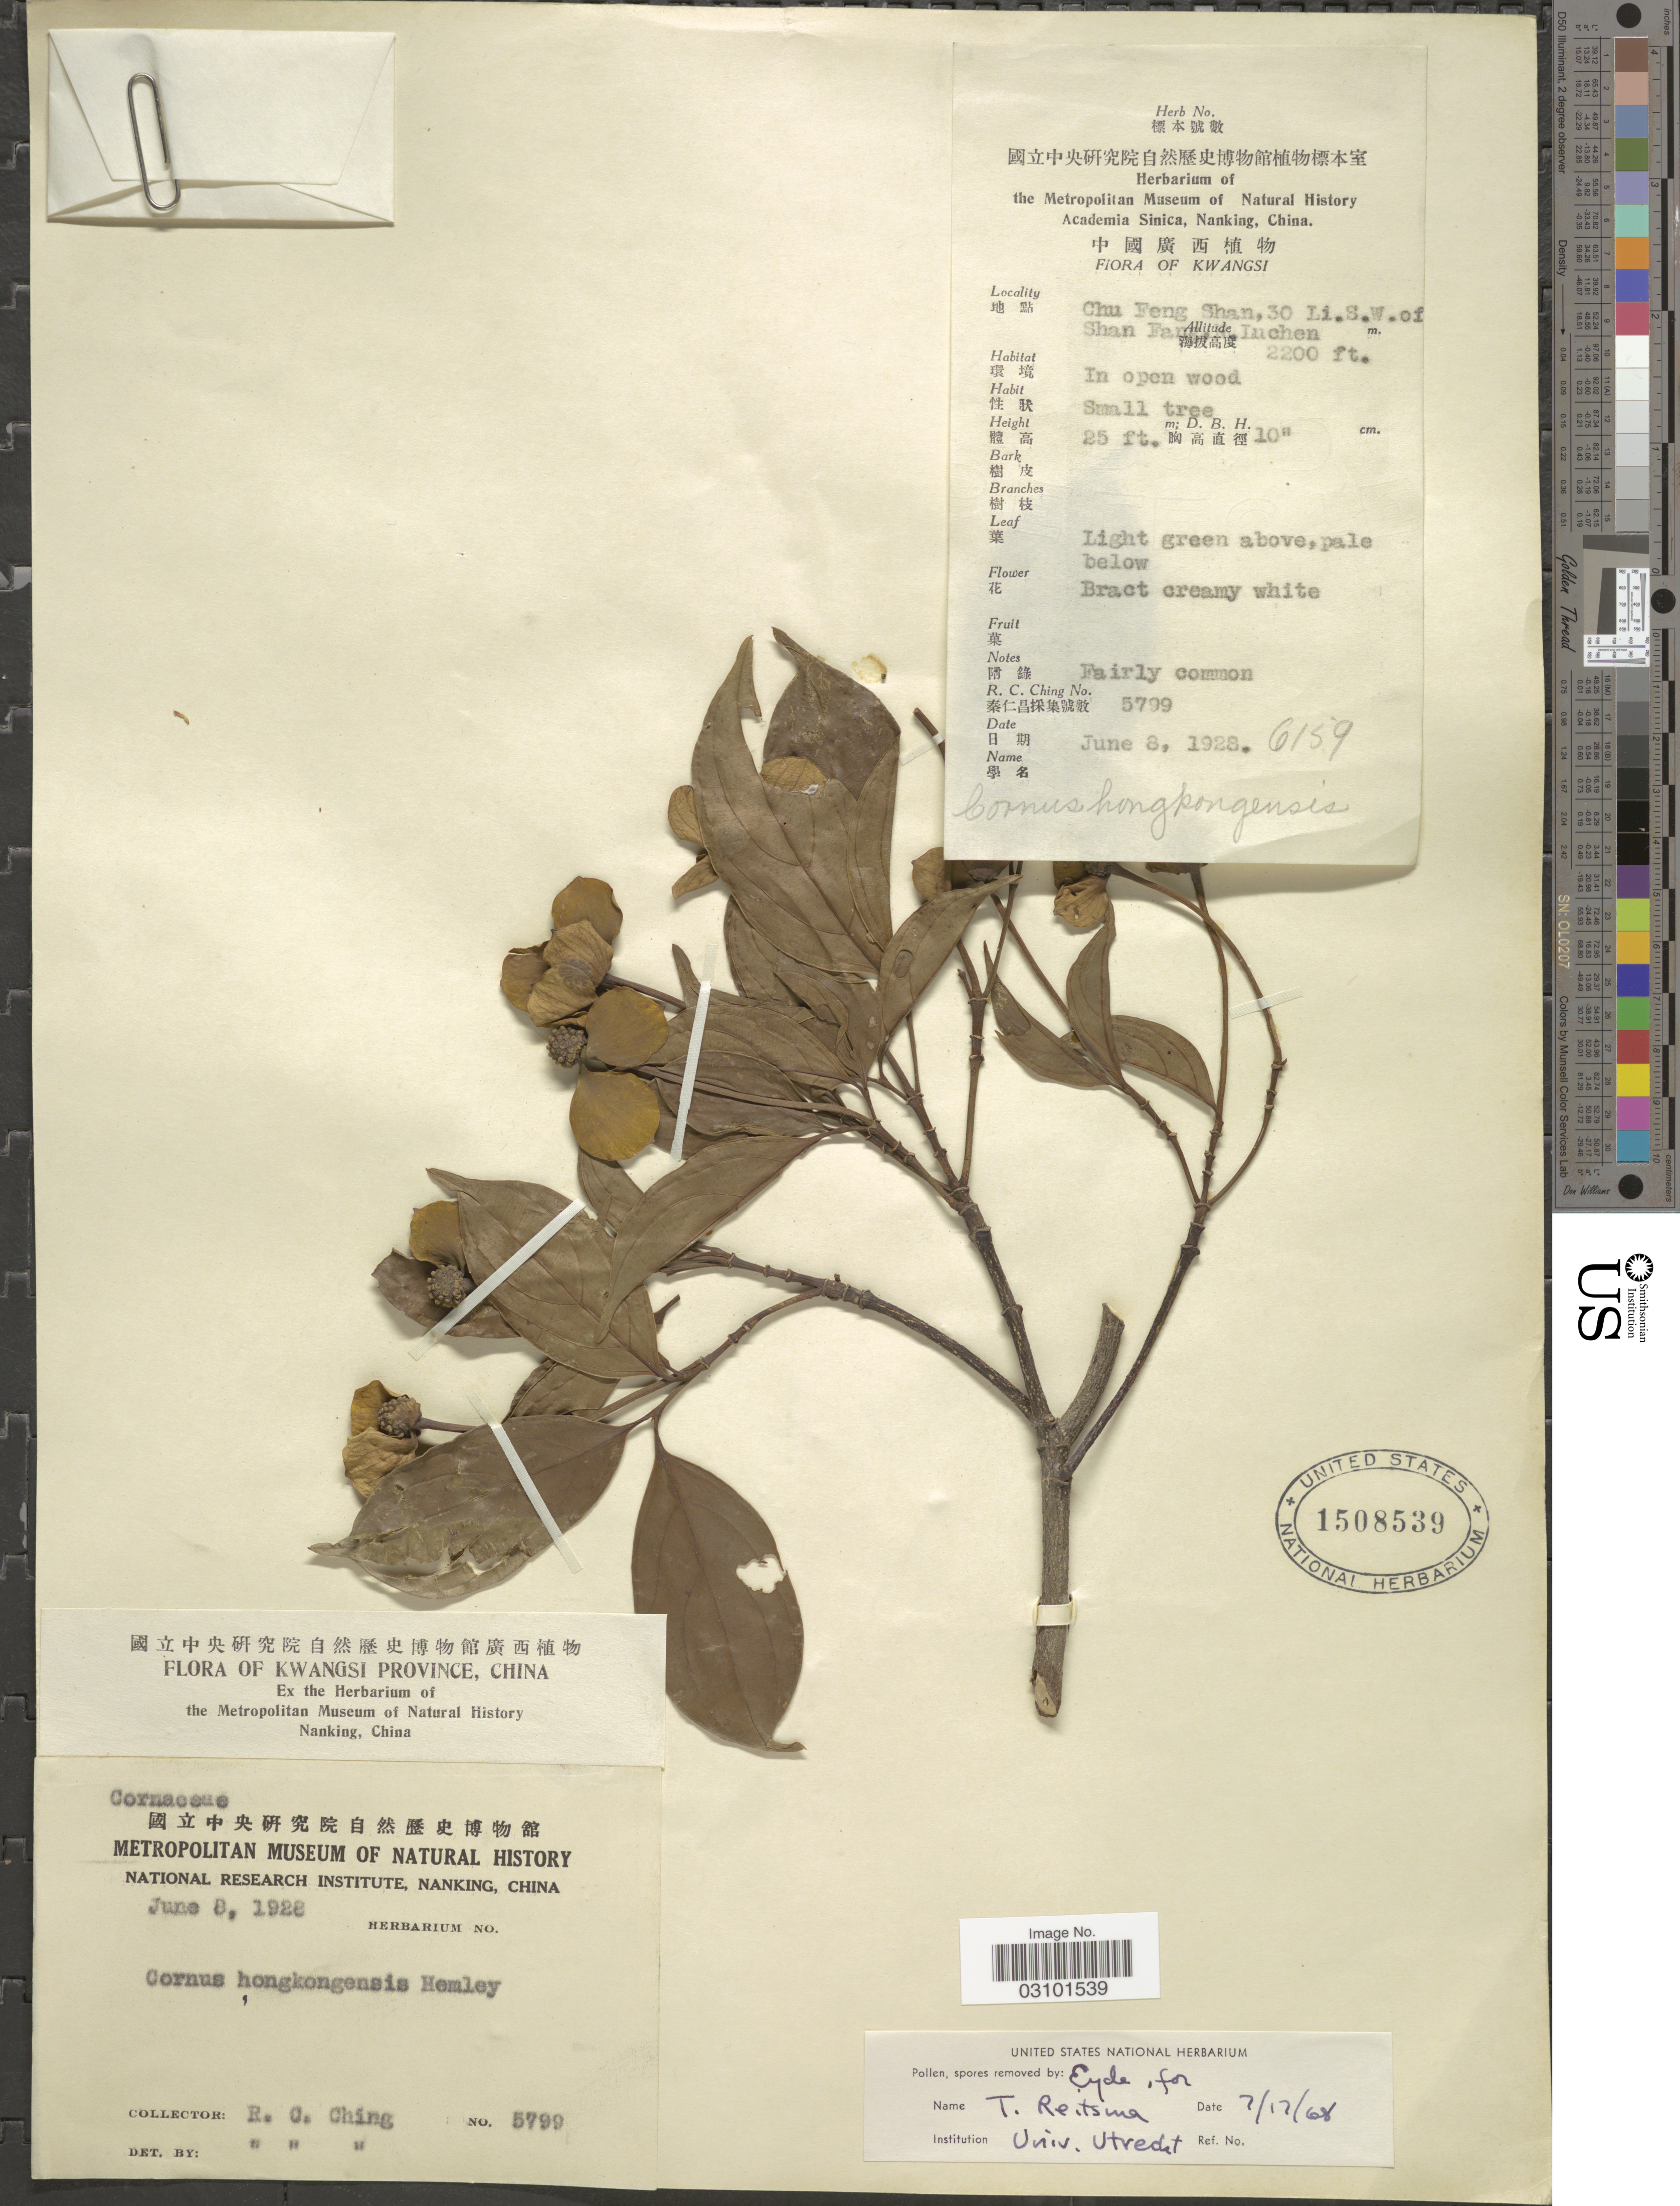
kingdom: Plantae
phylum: Tracheophyta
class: Magnoliopsida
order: Cornales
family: Cornaceae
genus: Cornus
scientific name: Cornus hongkongensis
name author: Hemsl.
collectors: R. C. Ching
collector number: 5799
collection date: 1922-06-08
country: China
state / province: Guangxi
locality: Kwangsi Province. Chu Feng Shan, 30 Li. S. W. of Shan Fang Luchen.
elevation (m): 671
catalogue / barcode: US 1508539